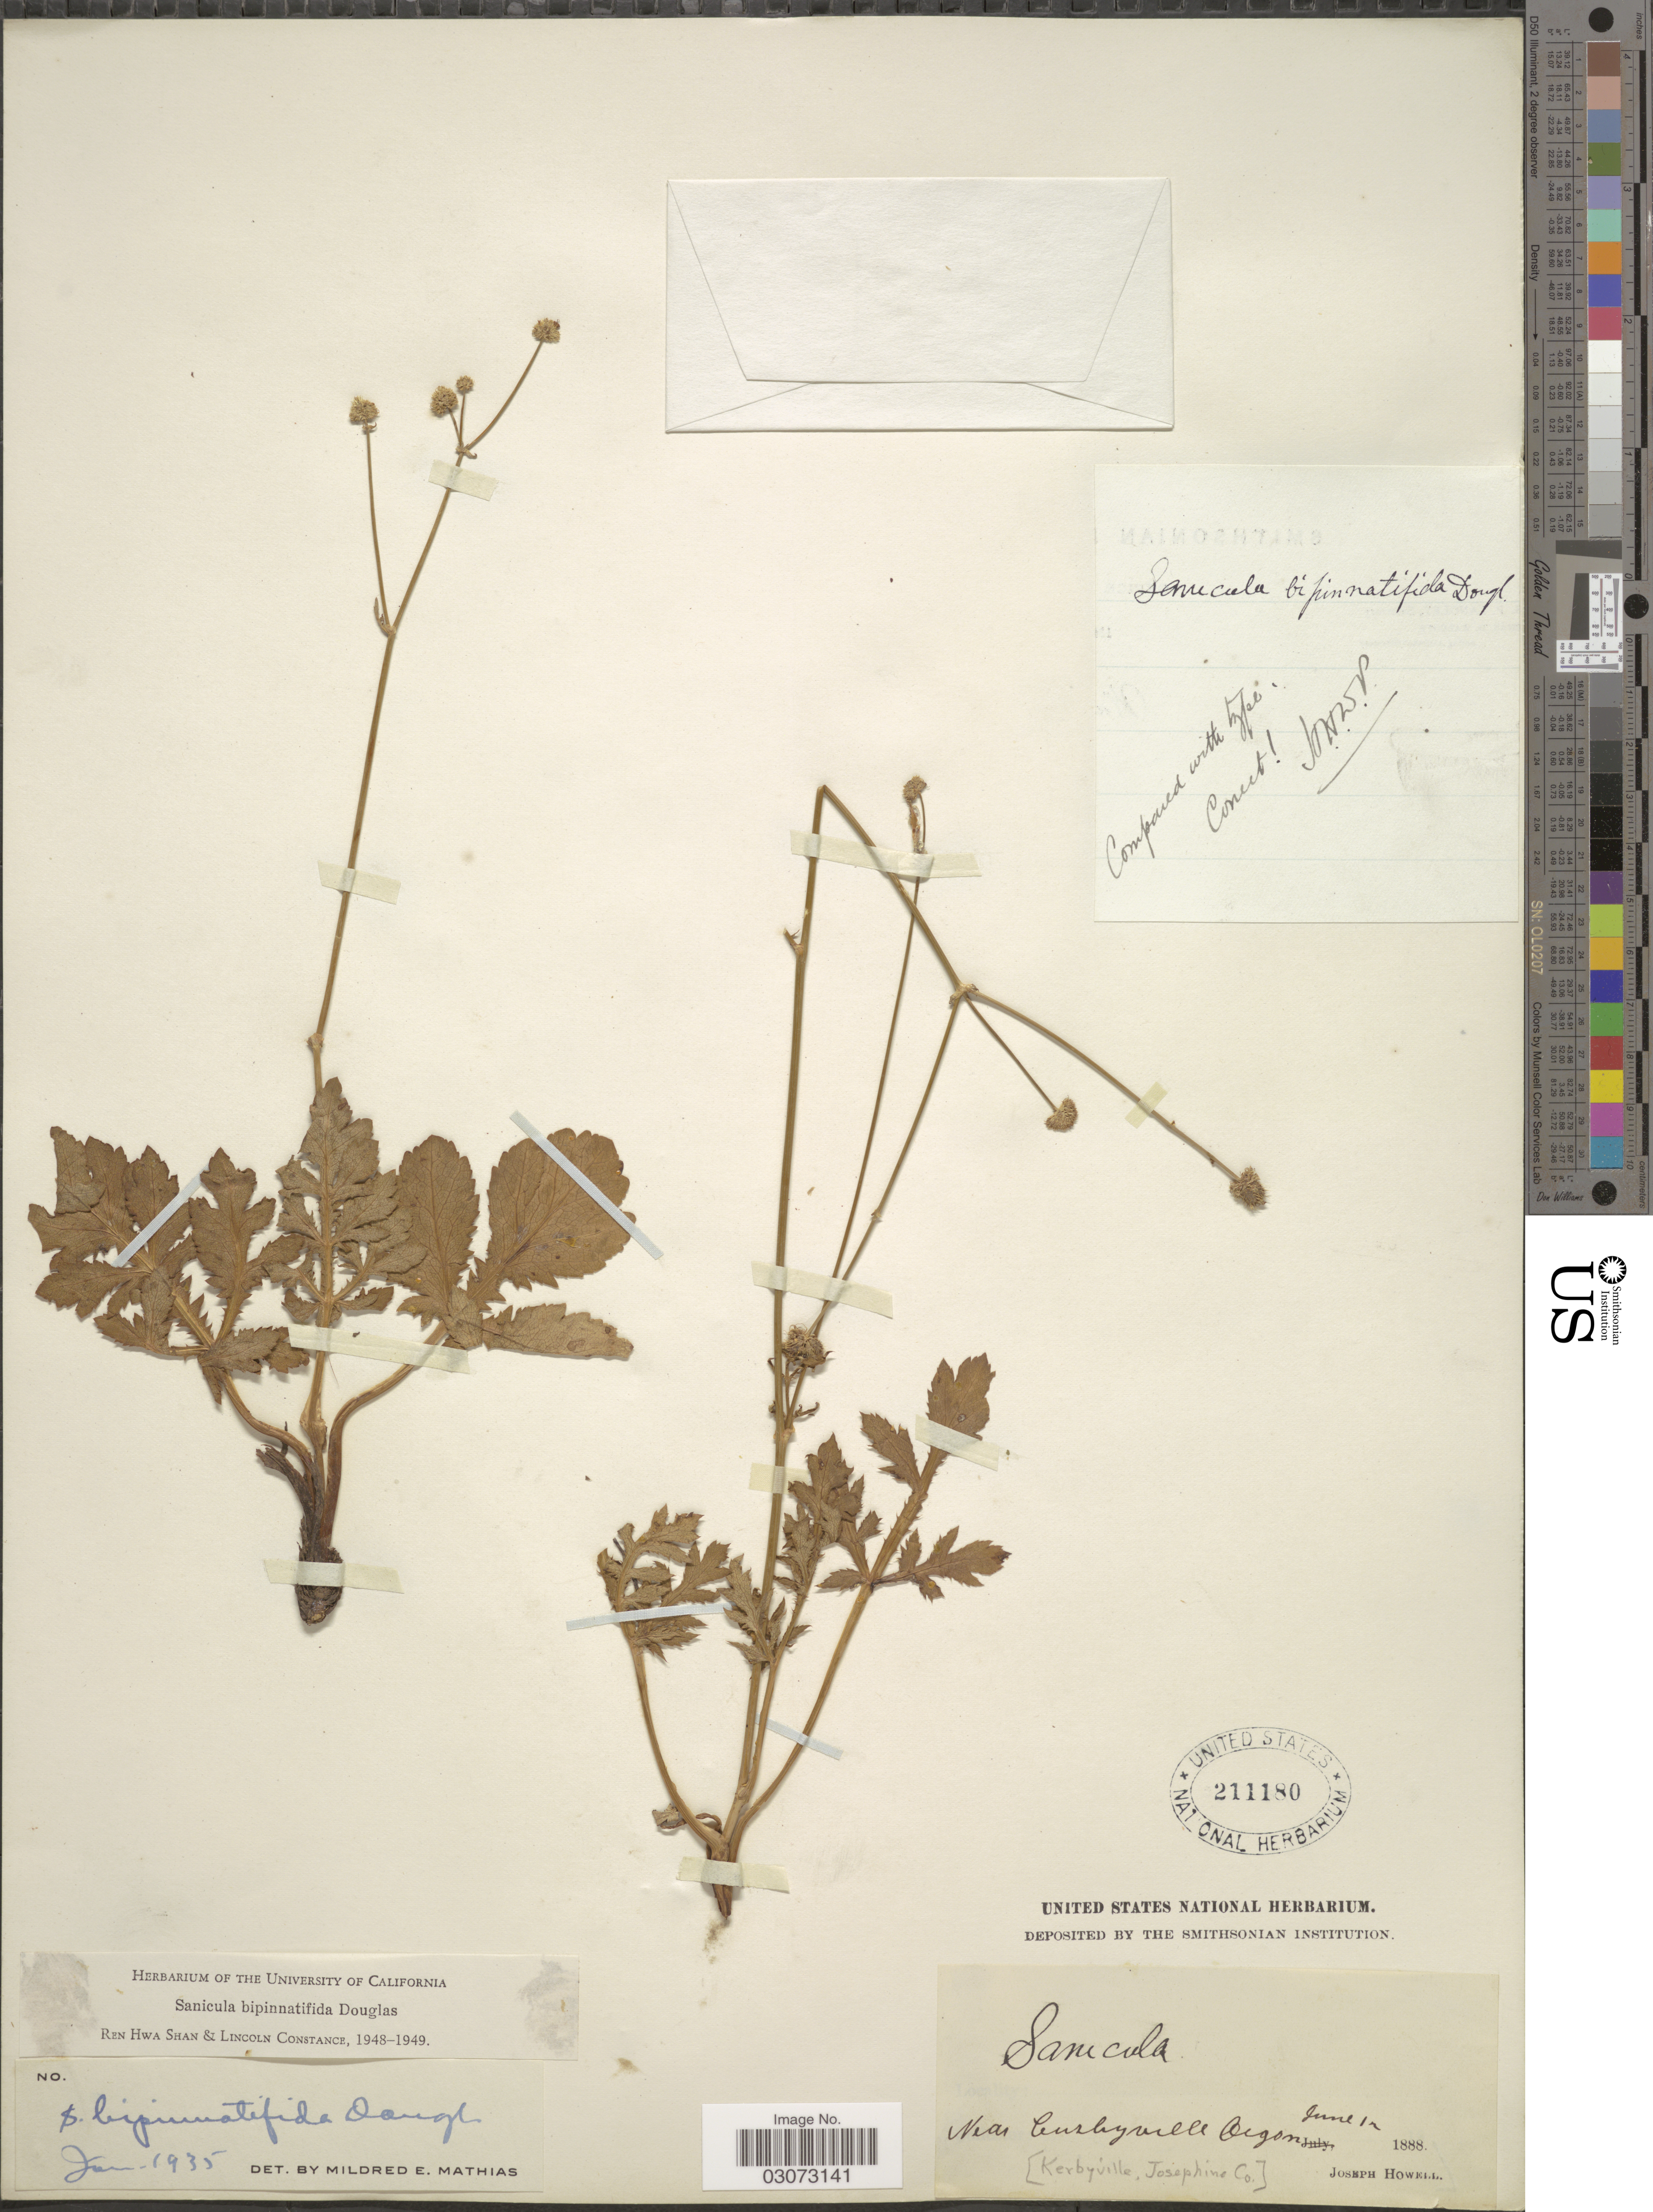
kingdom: Plantae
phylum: Tracheophyta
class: Magnoliopsida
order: Apiales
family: Apiaceae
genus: Sanicula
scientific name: Sanicula bipinnatifida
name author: Douglas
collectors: J. Howell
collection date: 1888-06-12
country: United States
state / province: Oregon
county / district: Josephine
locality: Near Curbyville. [Kerbyville, Josephine Co.].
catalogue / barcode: US 211180